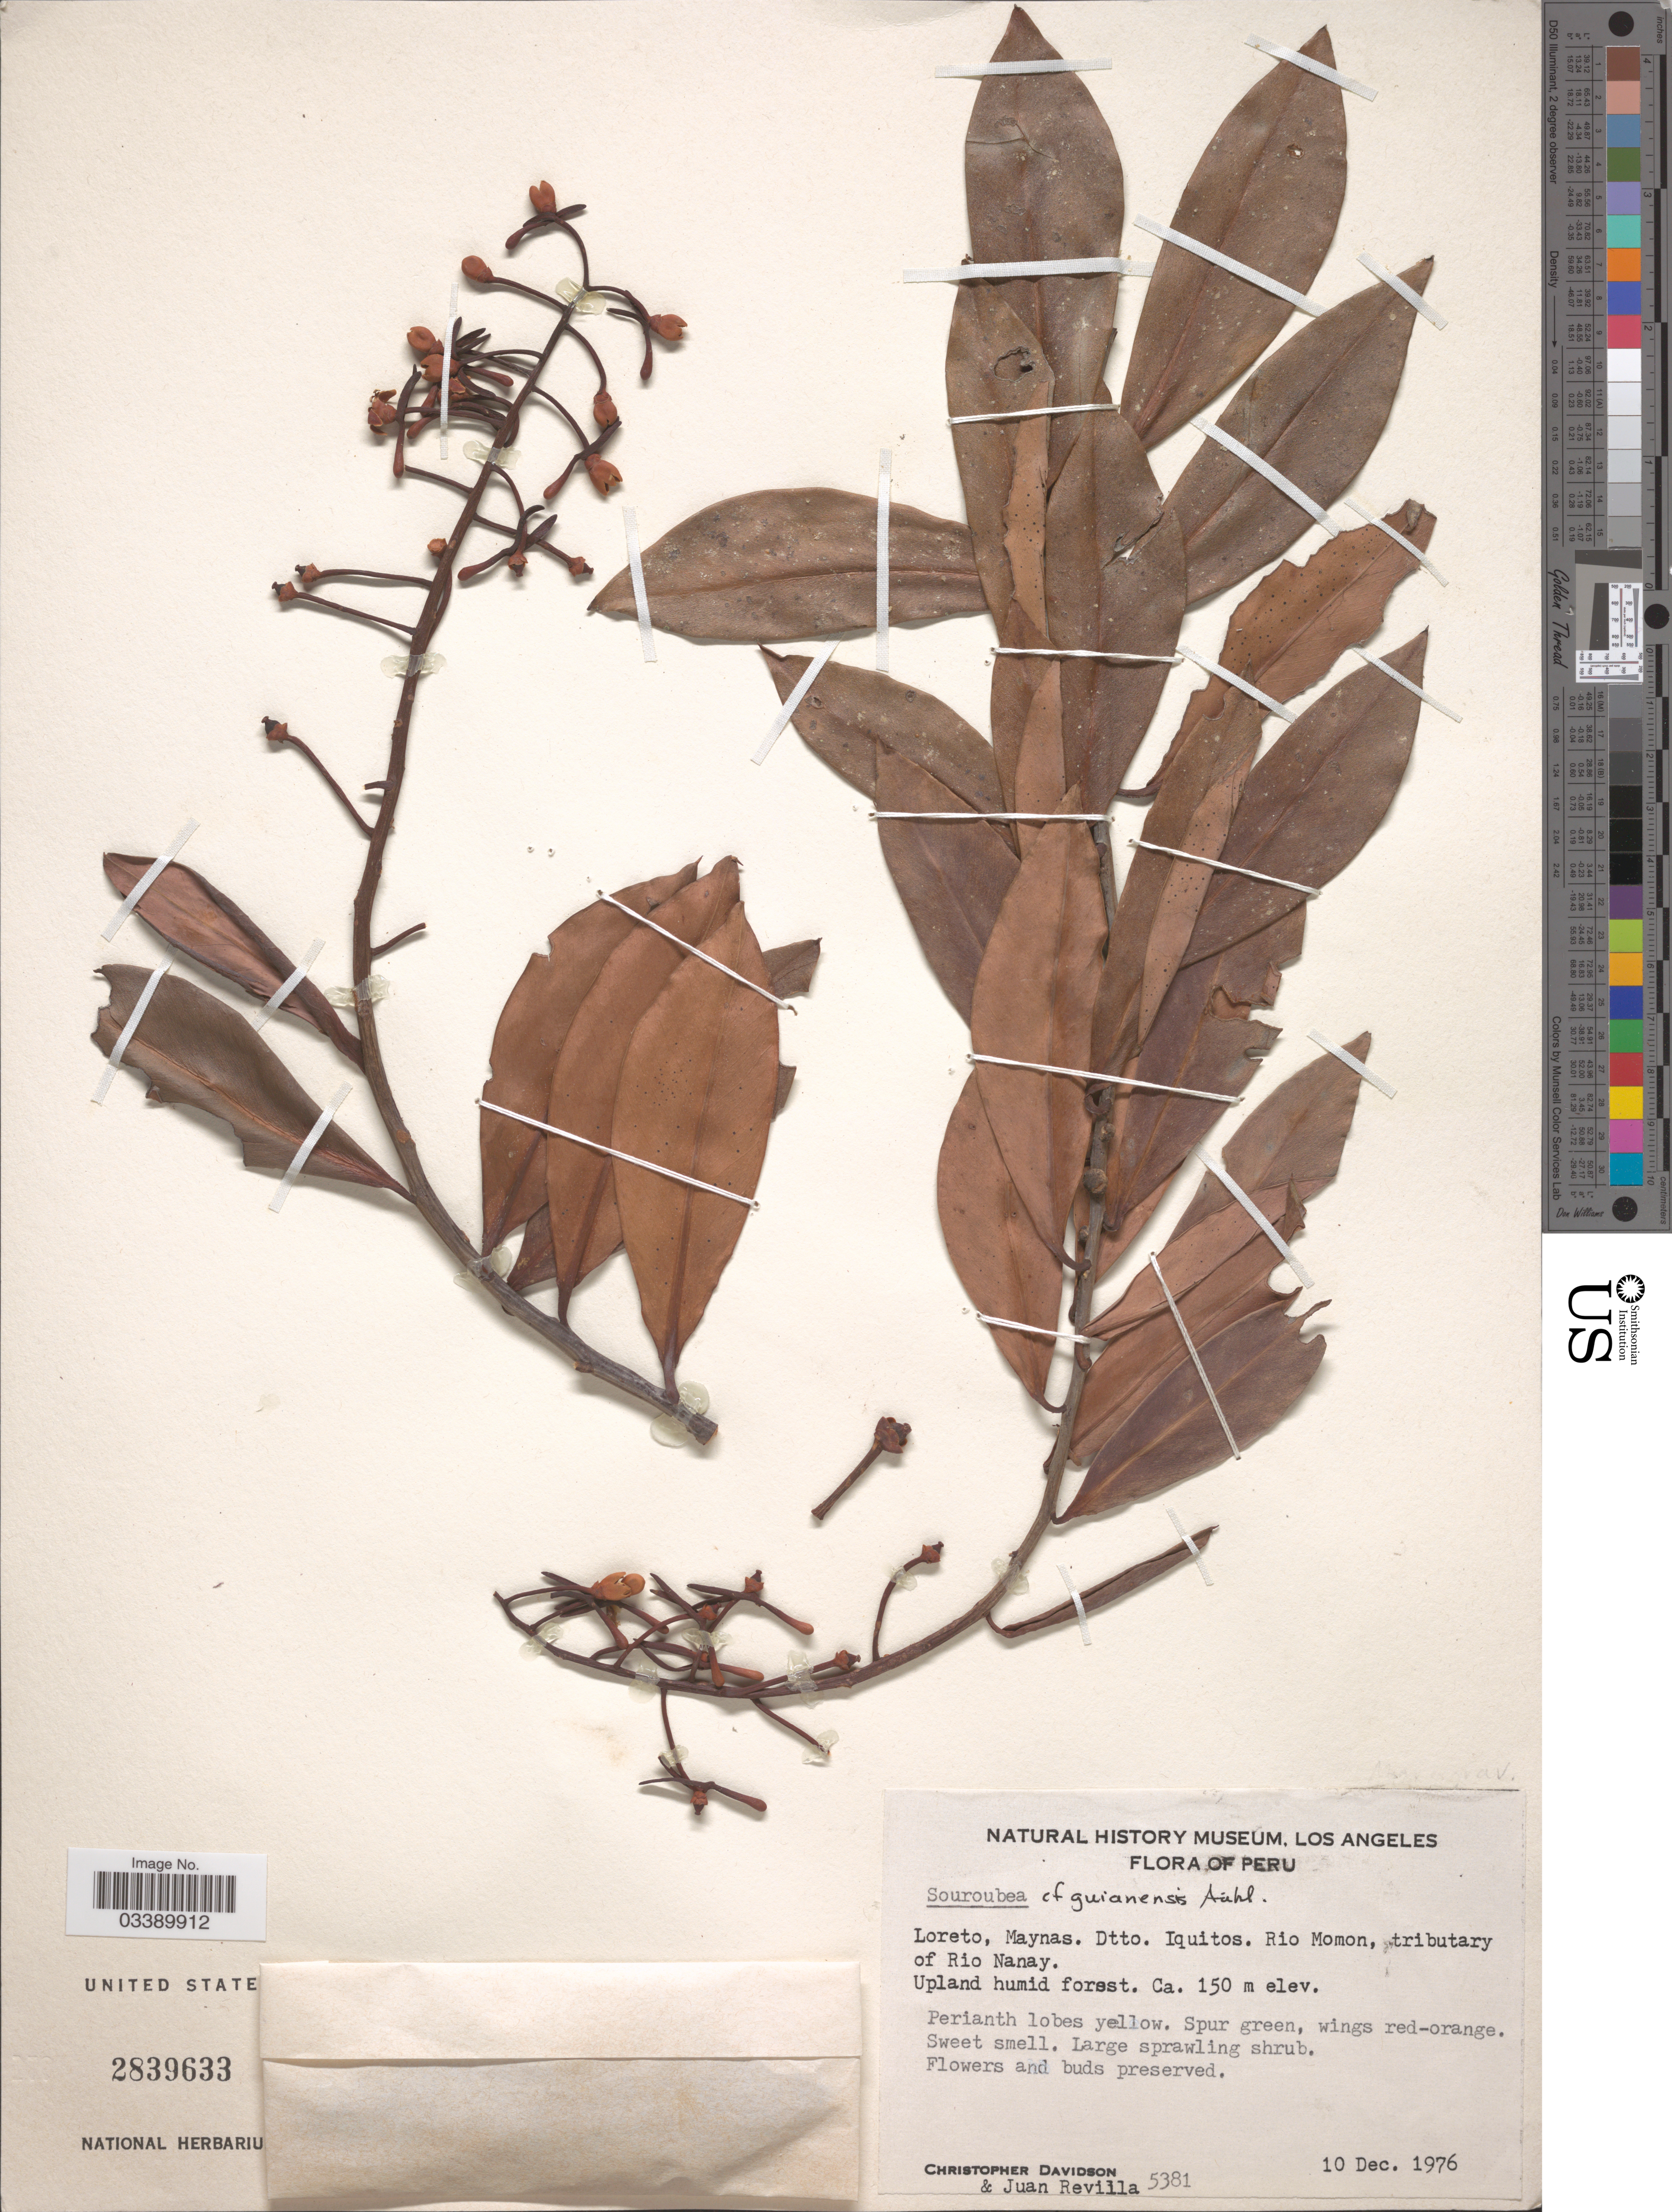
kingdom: Plantae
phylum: Tracheophyta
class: Magnoliopsida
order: Ericales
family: Marcgraviaceae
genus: Souroubea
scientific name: Souroubea guianensis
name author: Aubl.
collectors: C. Davidson & J. Revilla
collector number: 5381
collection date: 1976-12-10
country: Peru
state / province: Loreto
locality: Maynas. Dtto. Iquitos. Rio Momon, tributary of Rio Nanay.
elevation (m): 150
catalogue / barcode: US 2839633